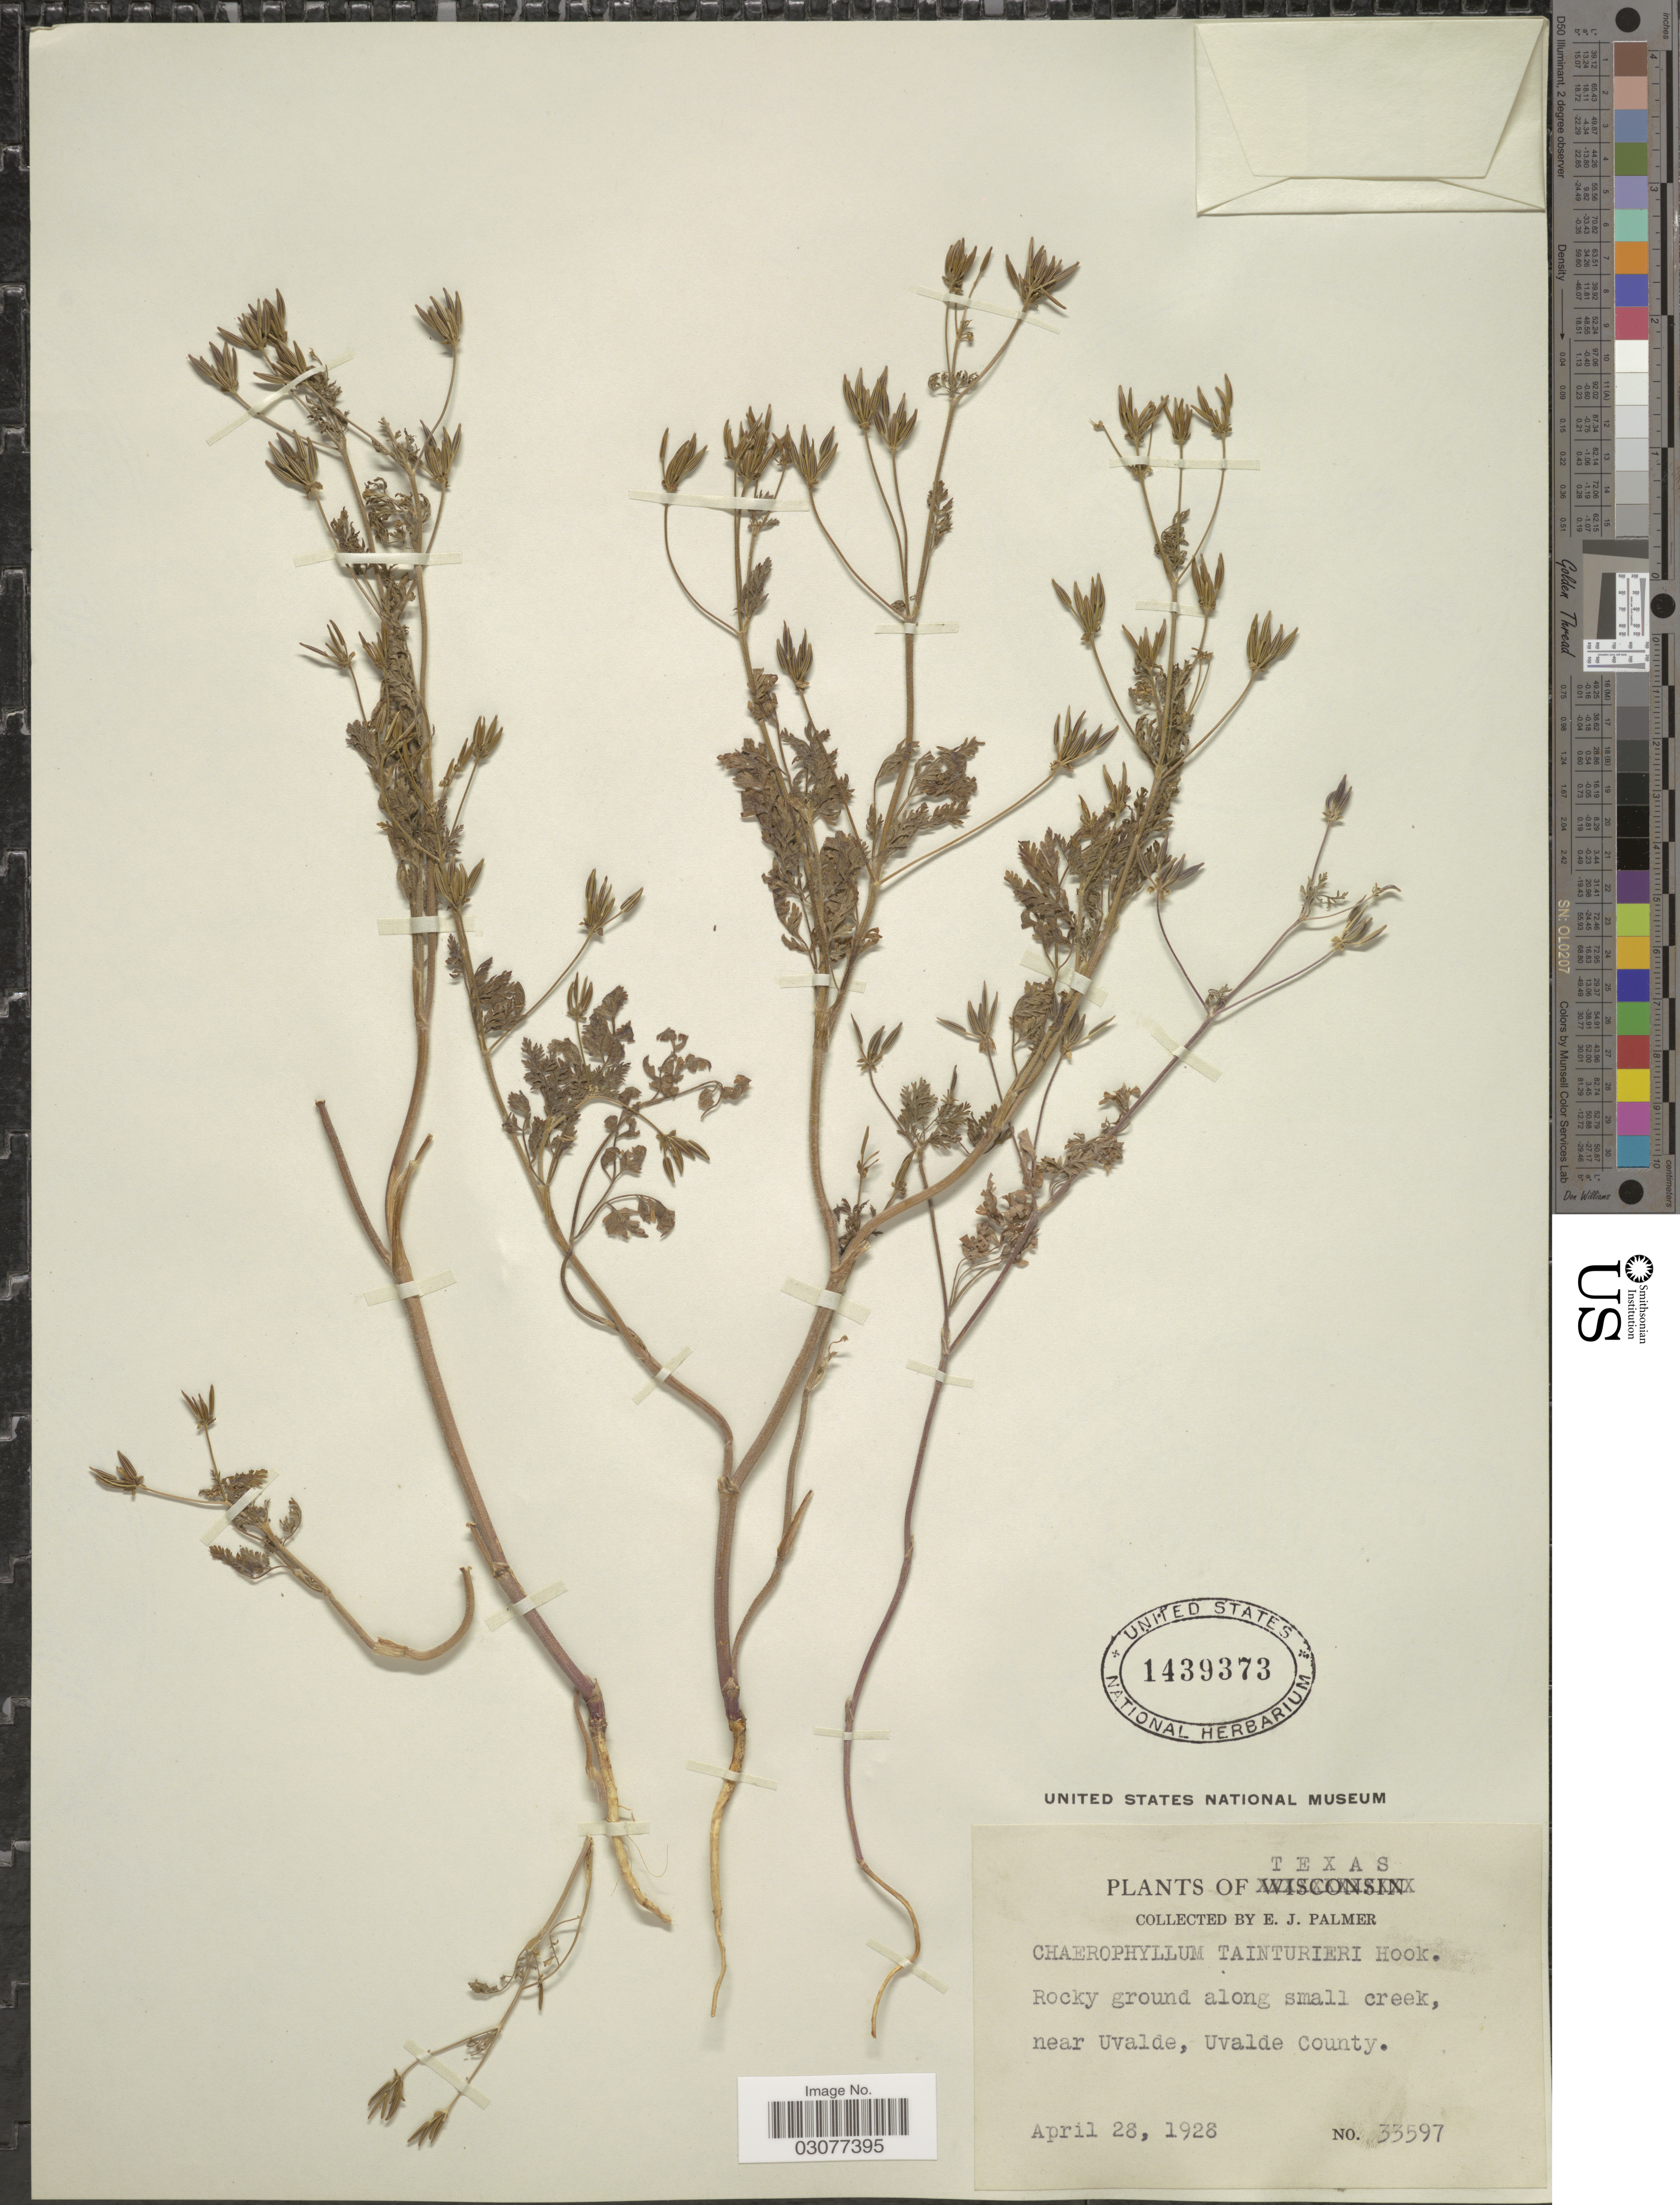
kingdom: Plantae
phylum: Tracheophyta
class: Magnoliopsida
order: Apiales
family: Apiaceae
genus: Chaerophyllum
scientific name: Chaerophyllum dasycarpum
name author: (Hook. ex S. Watson) Nutt.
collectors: E. J. Palmer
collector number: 33597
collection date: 1928-04-28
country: United States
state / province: Texas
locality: Rocky ground along small creek, near Uvalde, Uvalde County.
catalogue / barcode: US 1439373